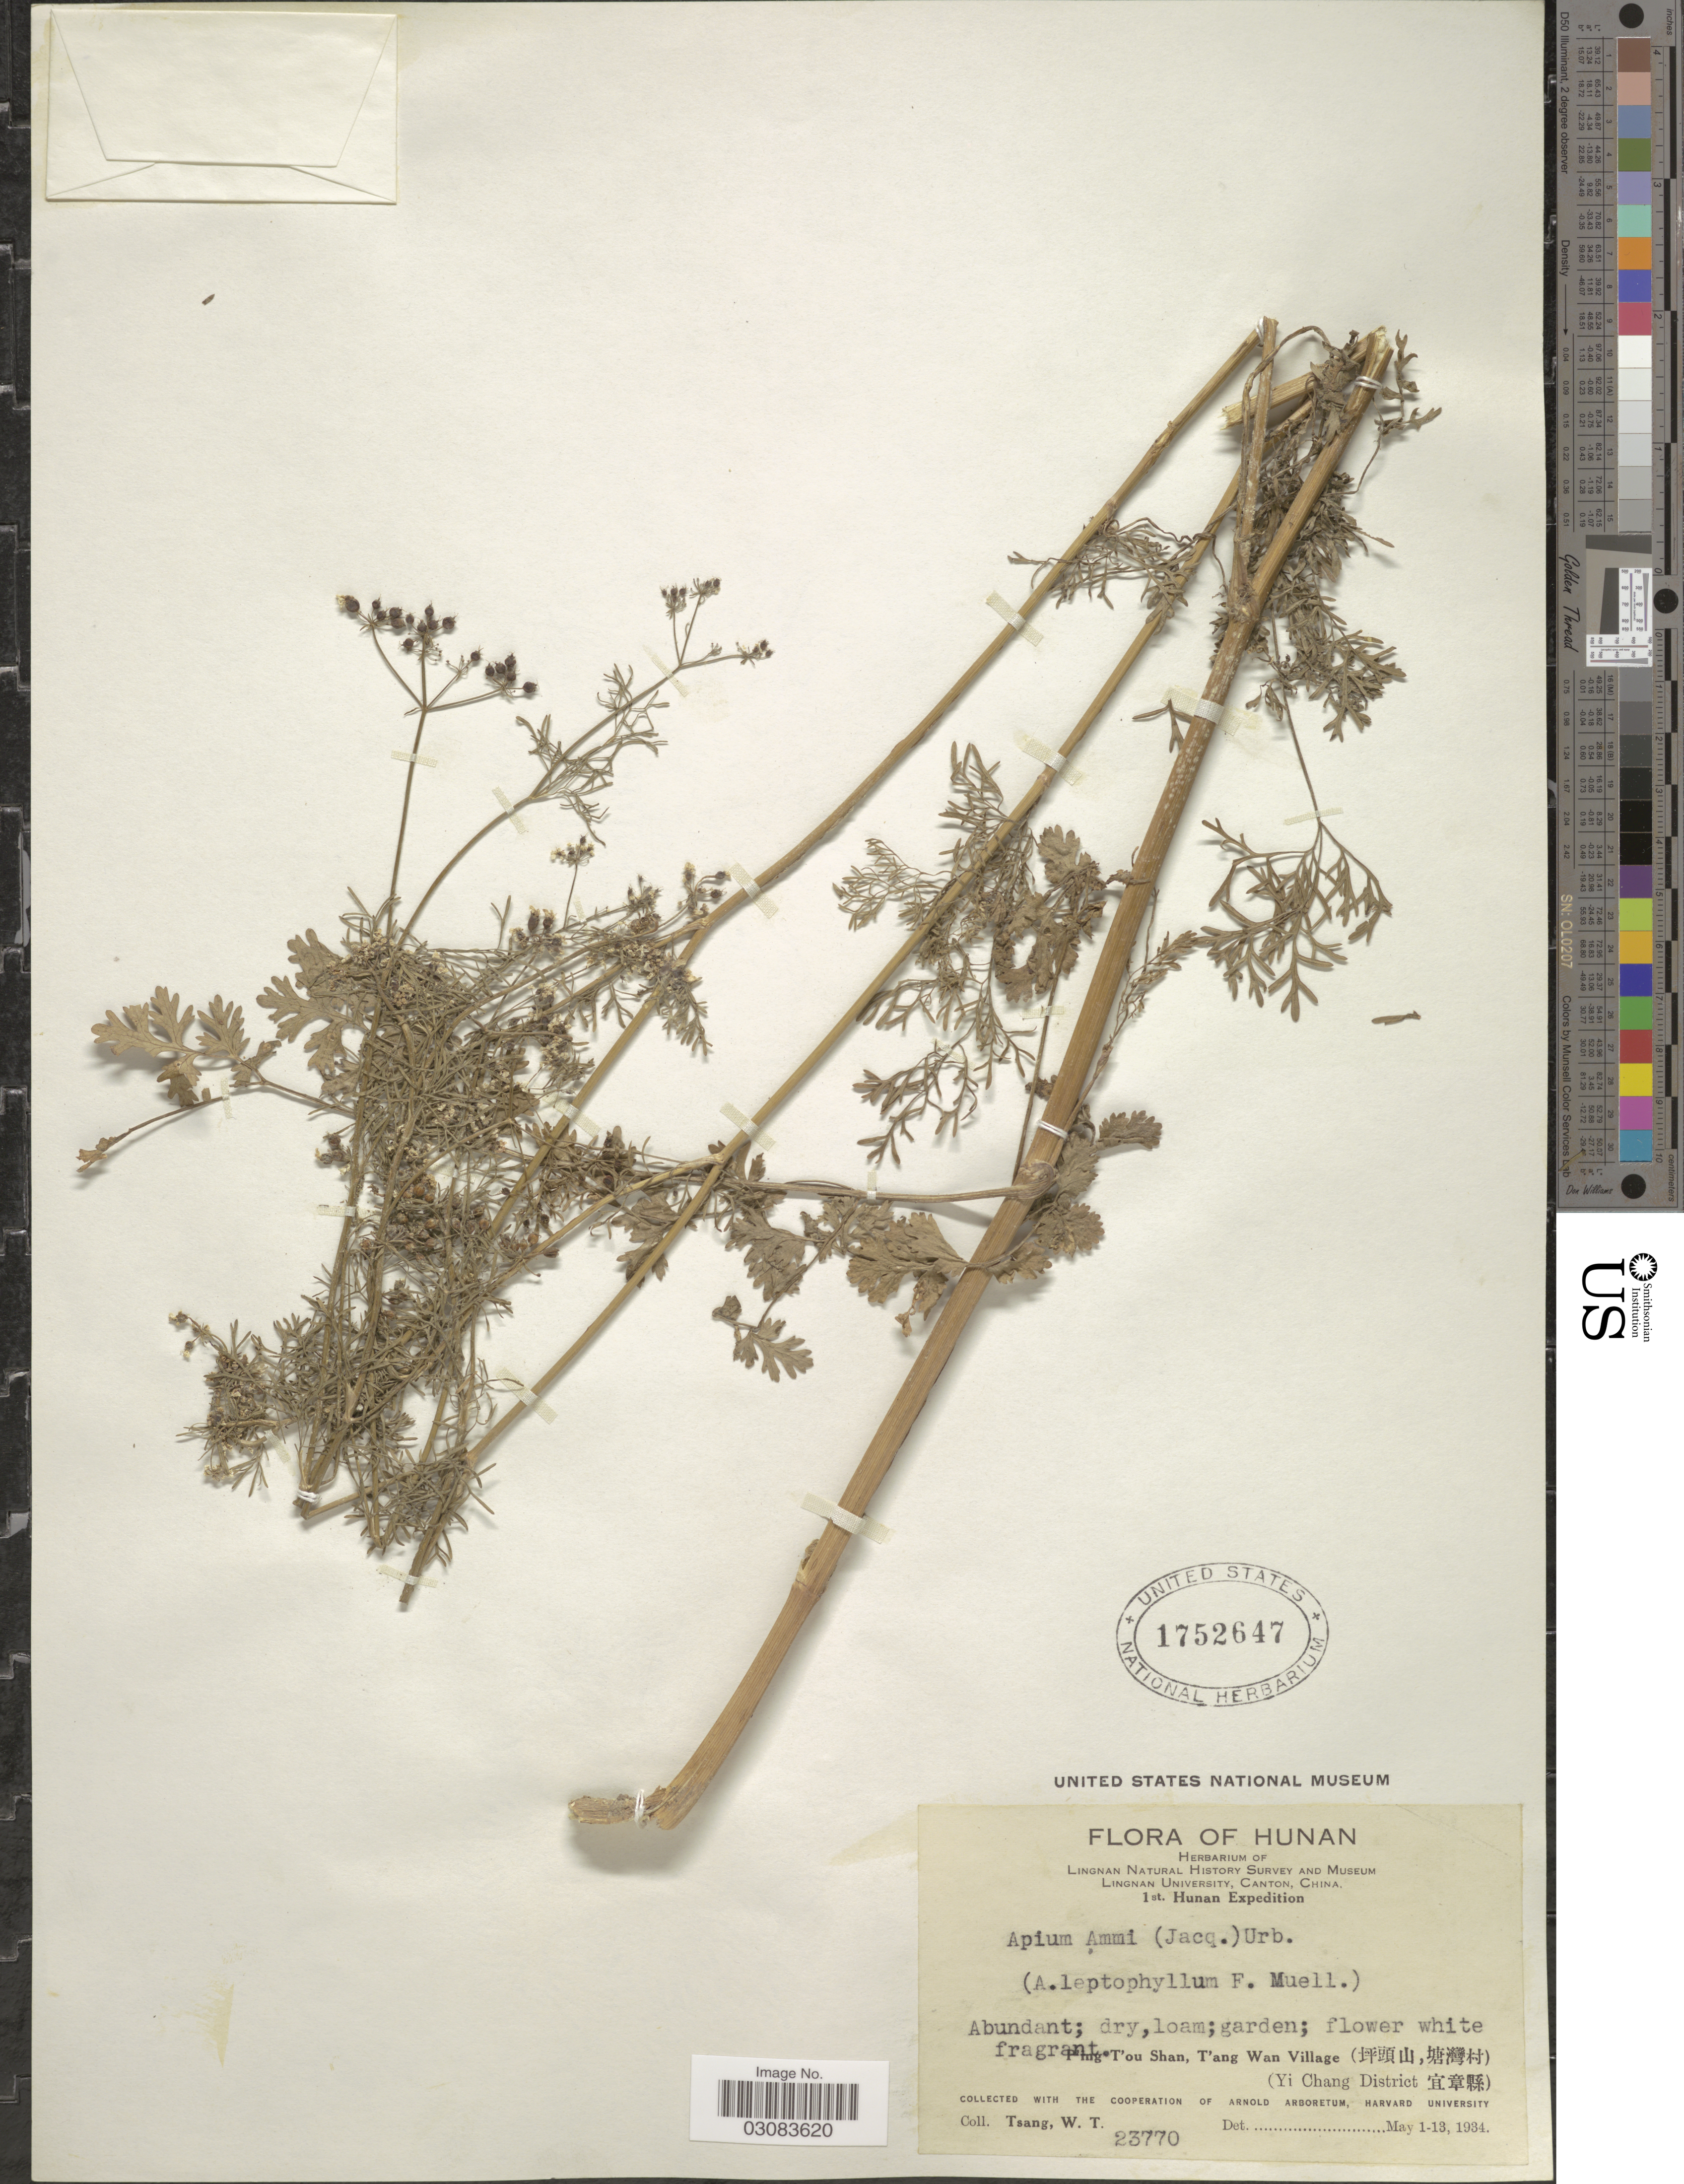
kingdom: Plantae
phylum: Tracheophyta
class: Magnoliopsida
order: Apiales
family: Apiaceae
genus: Cyclospermum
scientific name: Cyclospermum leptophyllum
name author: (Pers.) Sprague ex Britton & P. Wilson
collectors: W. T. Tsang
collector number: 23770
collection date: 1934-05-01/1934-05-13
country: China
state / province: Hunan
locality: P'ing T'ou Shan, T'ang Wan Village. (Yi Chang District).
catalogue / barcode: US 1752647